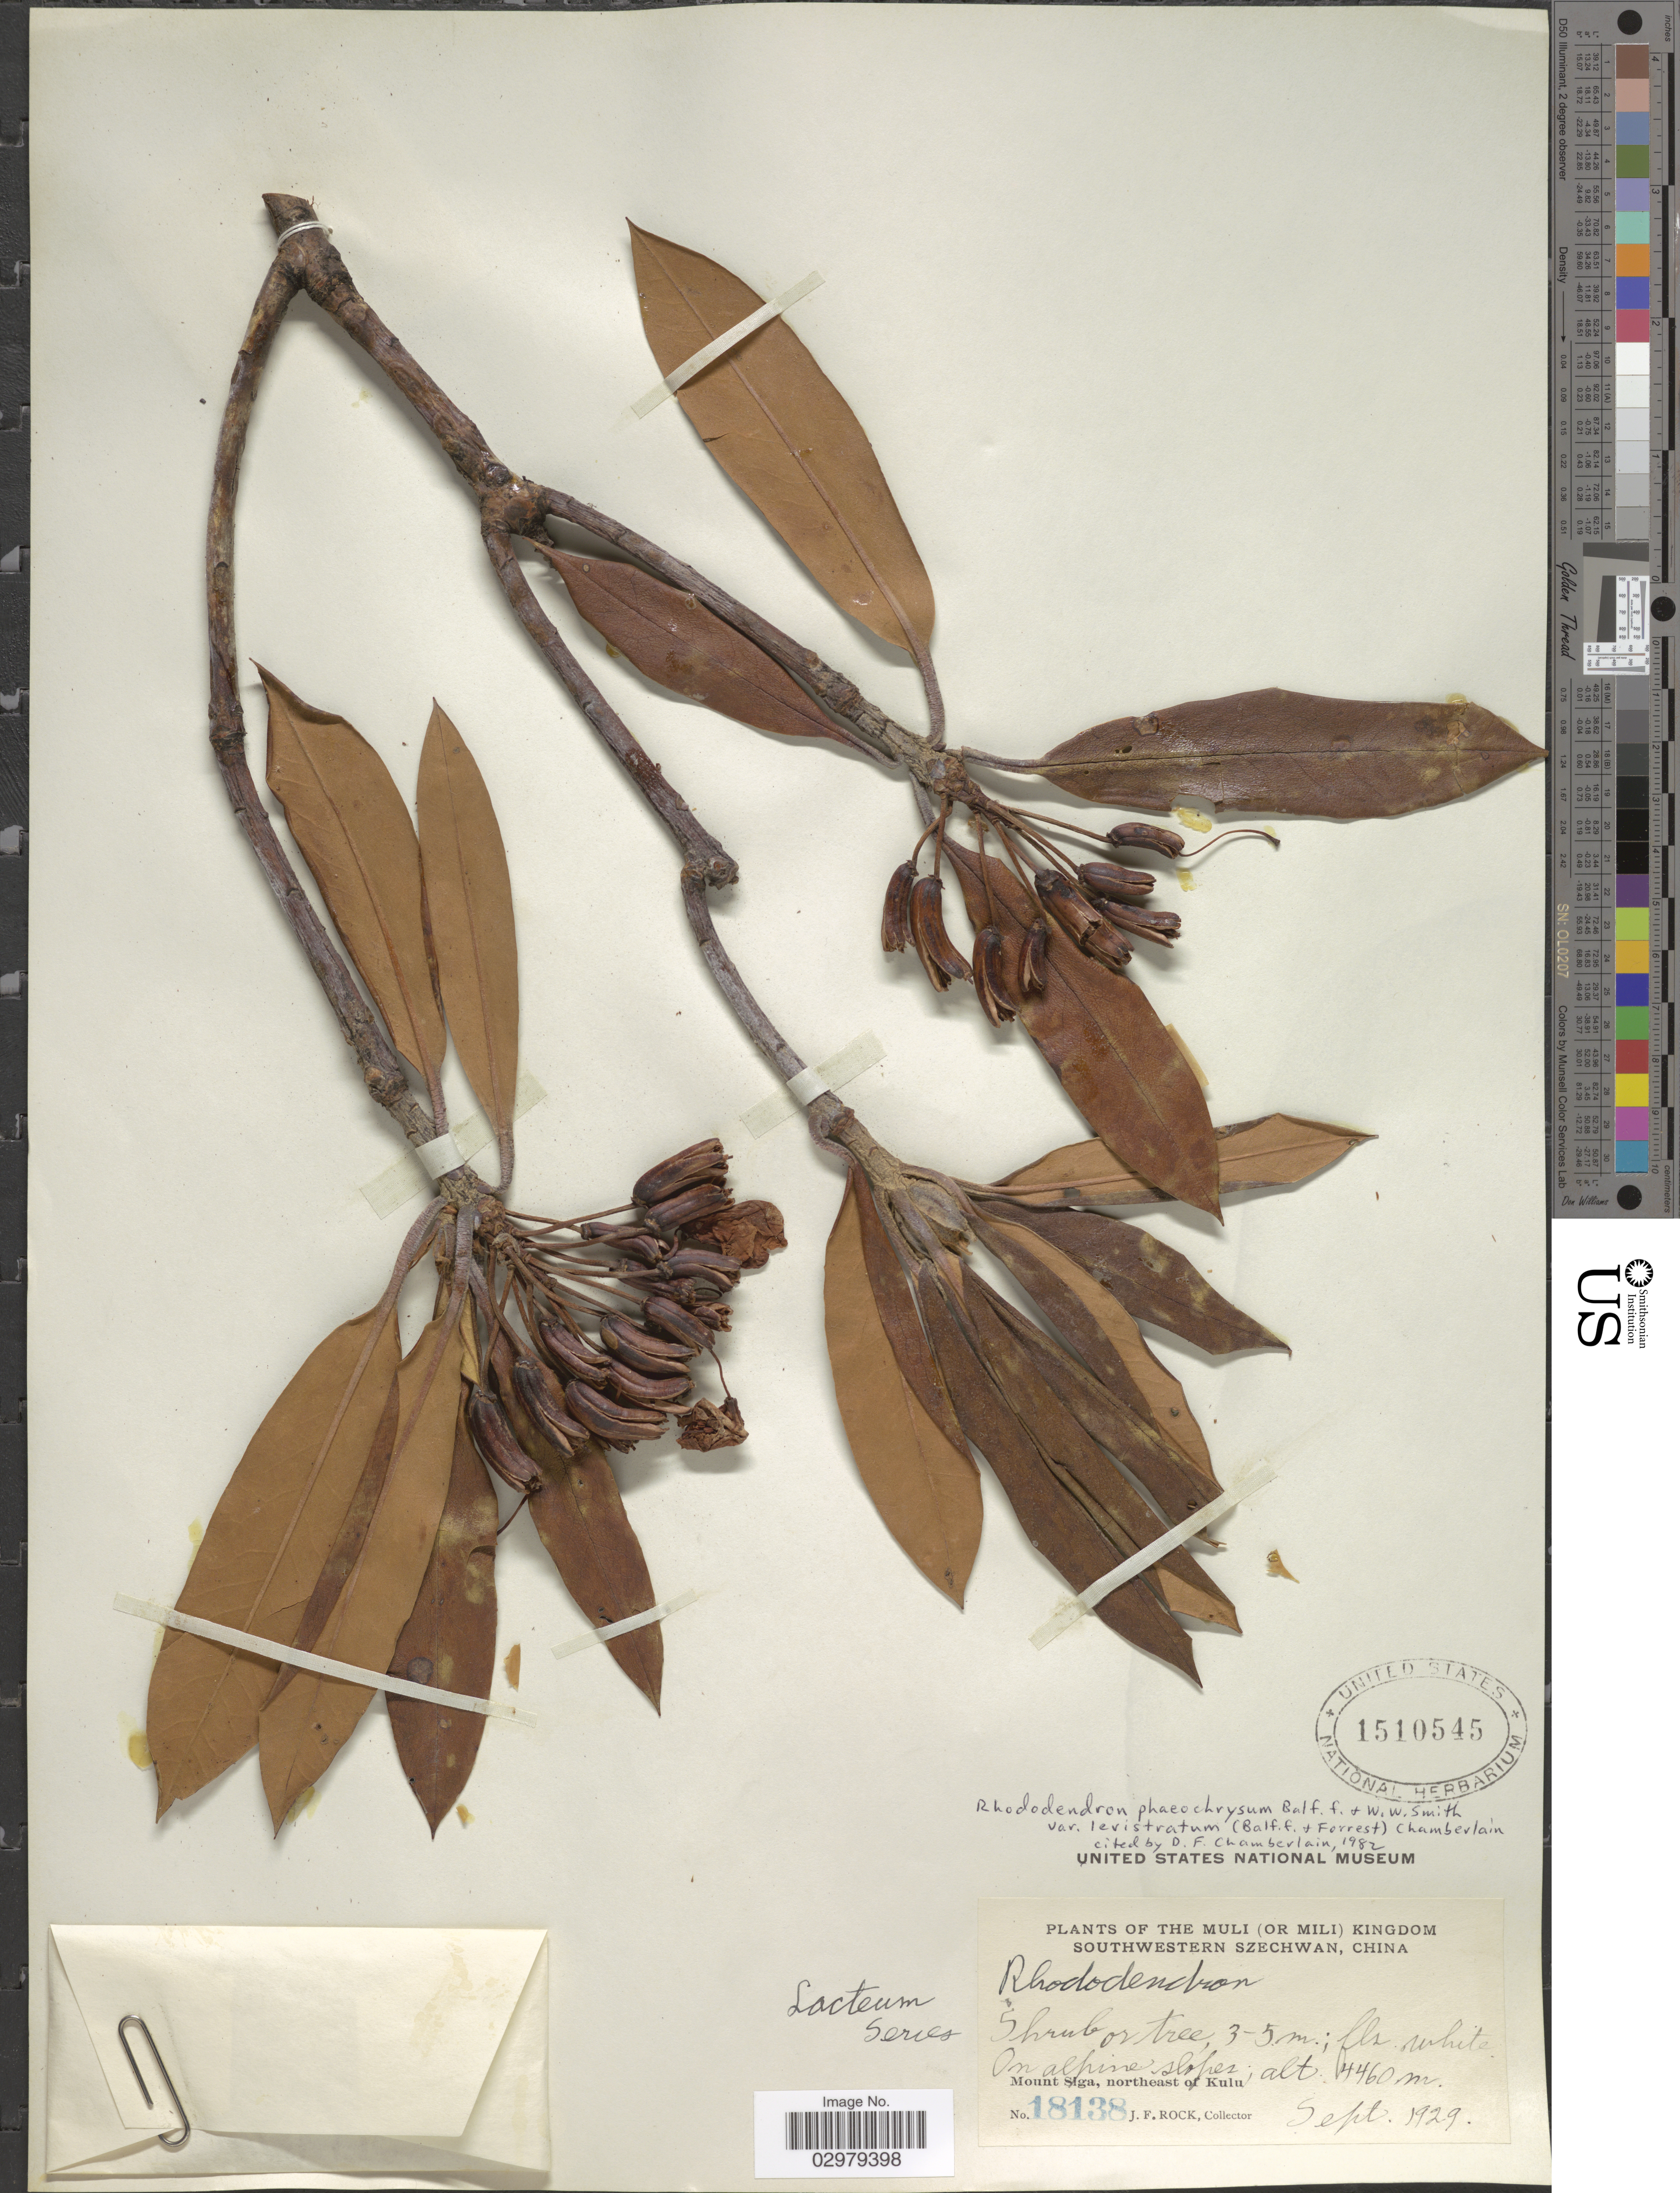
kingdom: Plantae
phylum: Tracheophyta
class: Magnoliopsida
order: Ericales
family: Ericaceae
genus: Rhododendron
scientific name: Rhododendron sp.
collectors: J. Rock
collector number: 18138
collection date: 1929-09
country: China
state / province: Sichuan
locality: Muli (Or Mili) Kingdom Southwestern Szechwan. On alpine slopes. Mount Siga, northeast of Kulu.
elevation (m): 4460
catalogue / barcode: US 1510545